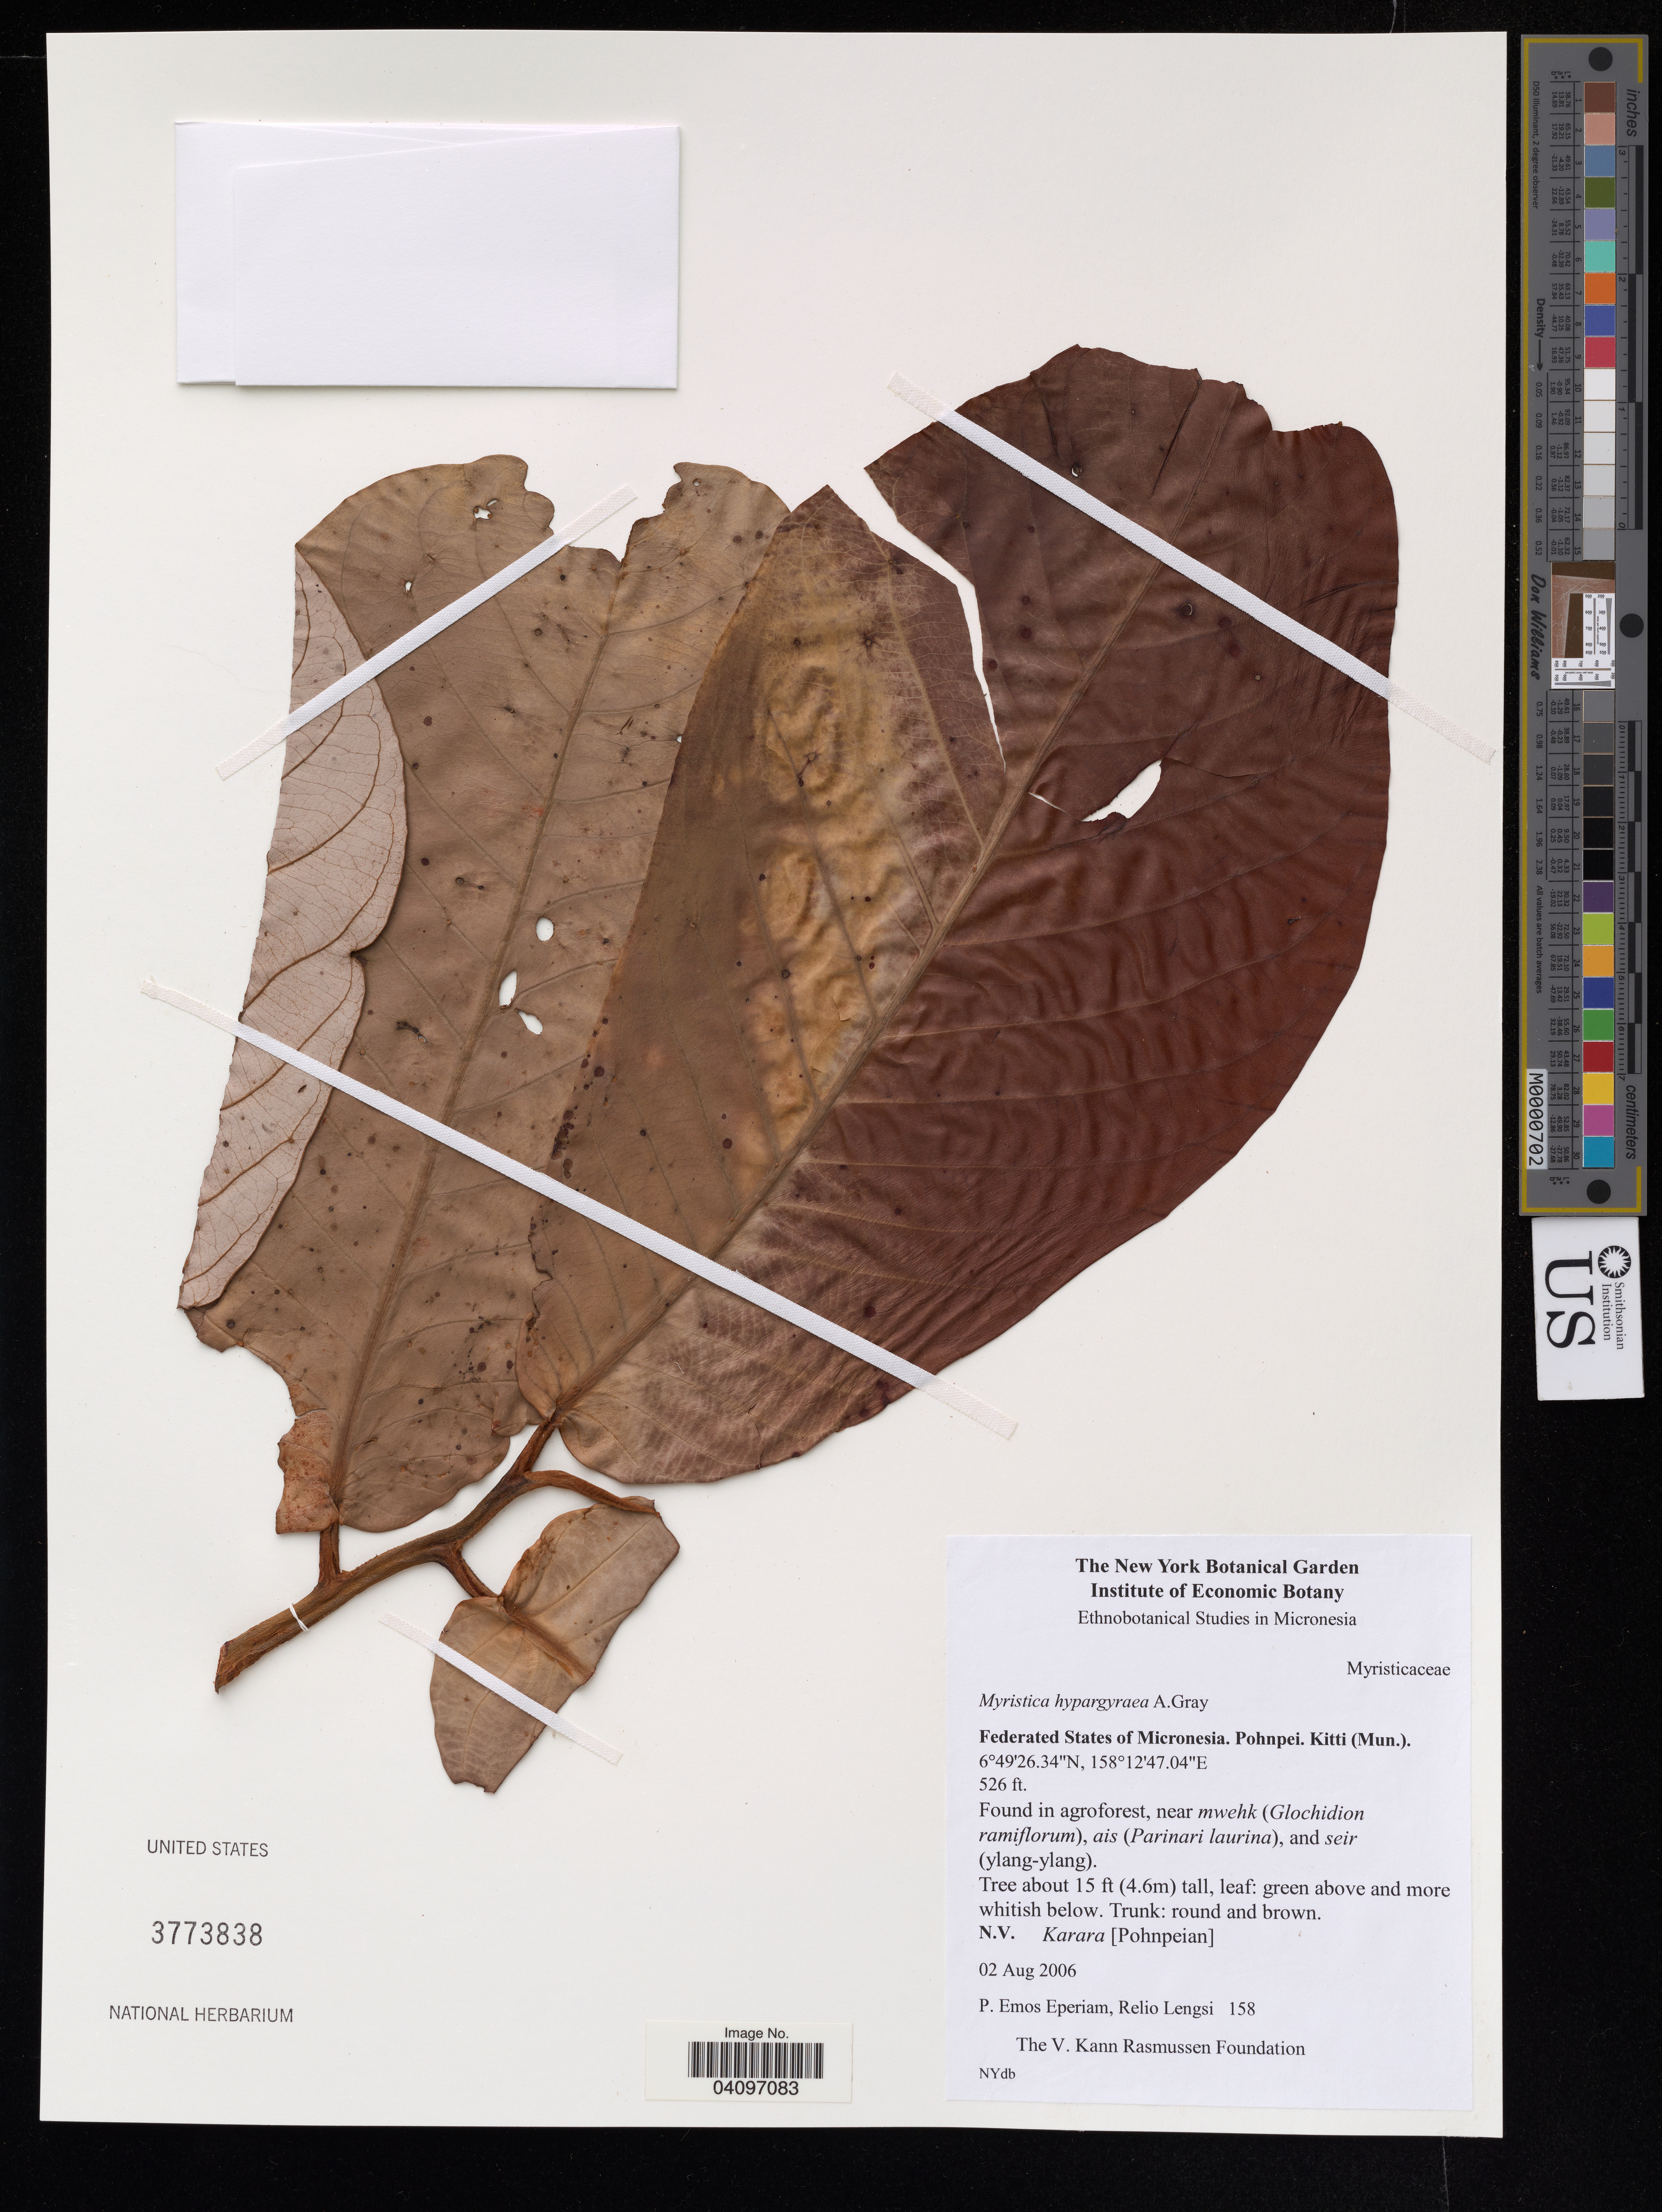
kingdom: Plantae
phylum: Tracheophyta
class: Magnoliopsida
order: Magnoliales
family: Myristicaceae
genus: Myristica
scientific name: Myristica hypargyraea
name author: A. Gray in Wilkes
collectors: P. Eperiam & R. Lengsi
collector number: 158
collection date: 2006-08-02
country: Micronesia, Federated States of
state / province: Pohnpei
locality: Federated States of Micronesia. Pohnpei. Kitti (Mun.).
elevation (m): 160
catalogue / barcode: US 3773838